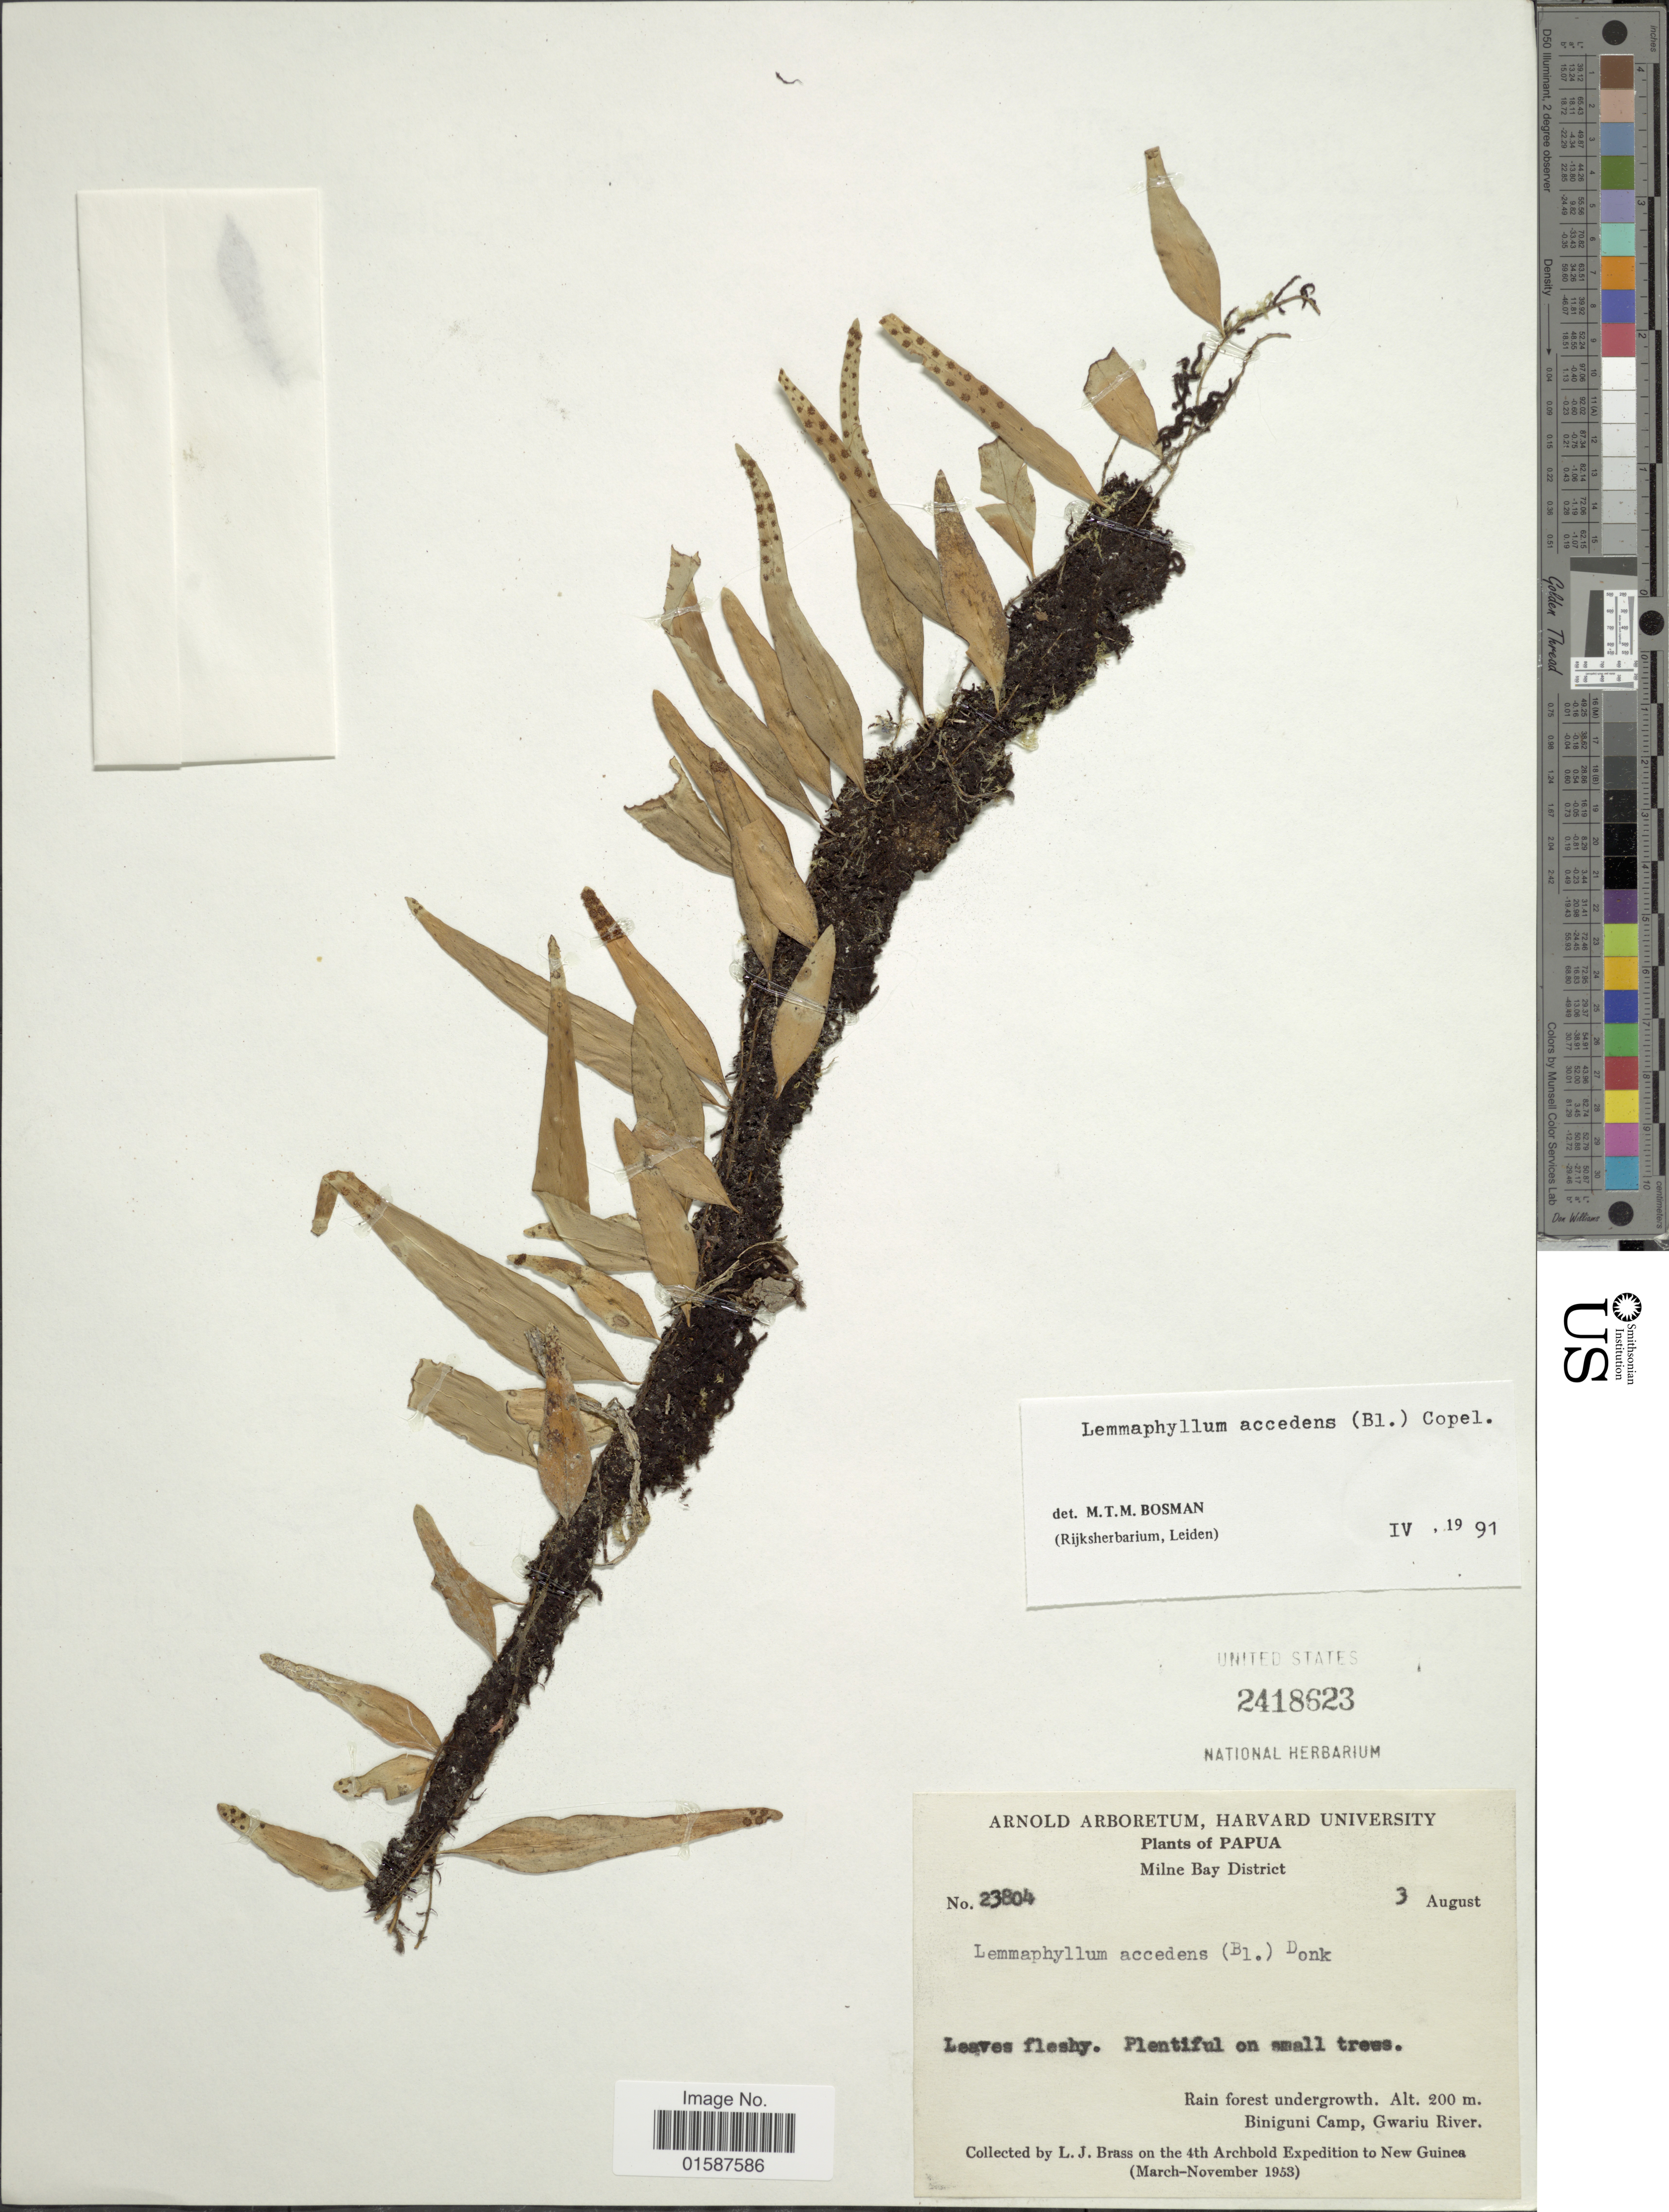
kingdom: Plantae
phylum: Tracheophyta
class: Polypodiopsida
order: Polypodiales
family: Polypodiaceae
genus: Lemmaphyllum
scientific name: Lemmaphyllum accedens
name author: (Blume) Donk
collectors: L. J. Brass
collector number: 23804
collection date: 1953-08-03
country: Papua New Guinea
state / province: Milne Bay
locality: Papua, Milne Bay District, Biniguni Camp, Gwariu River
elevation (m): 200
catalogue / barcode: US 2418623